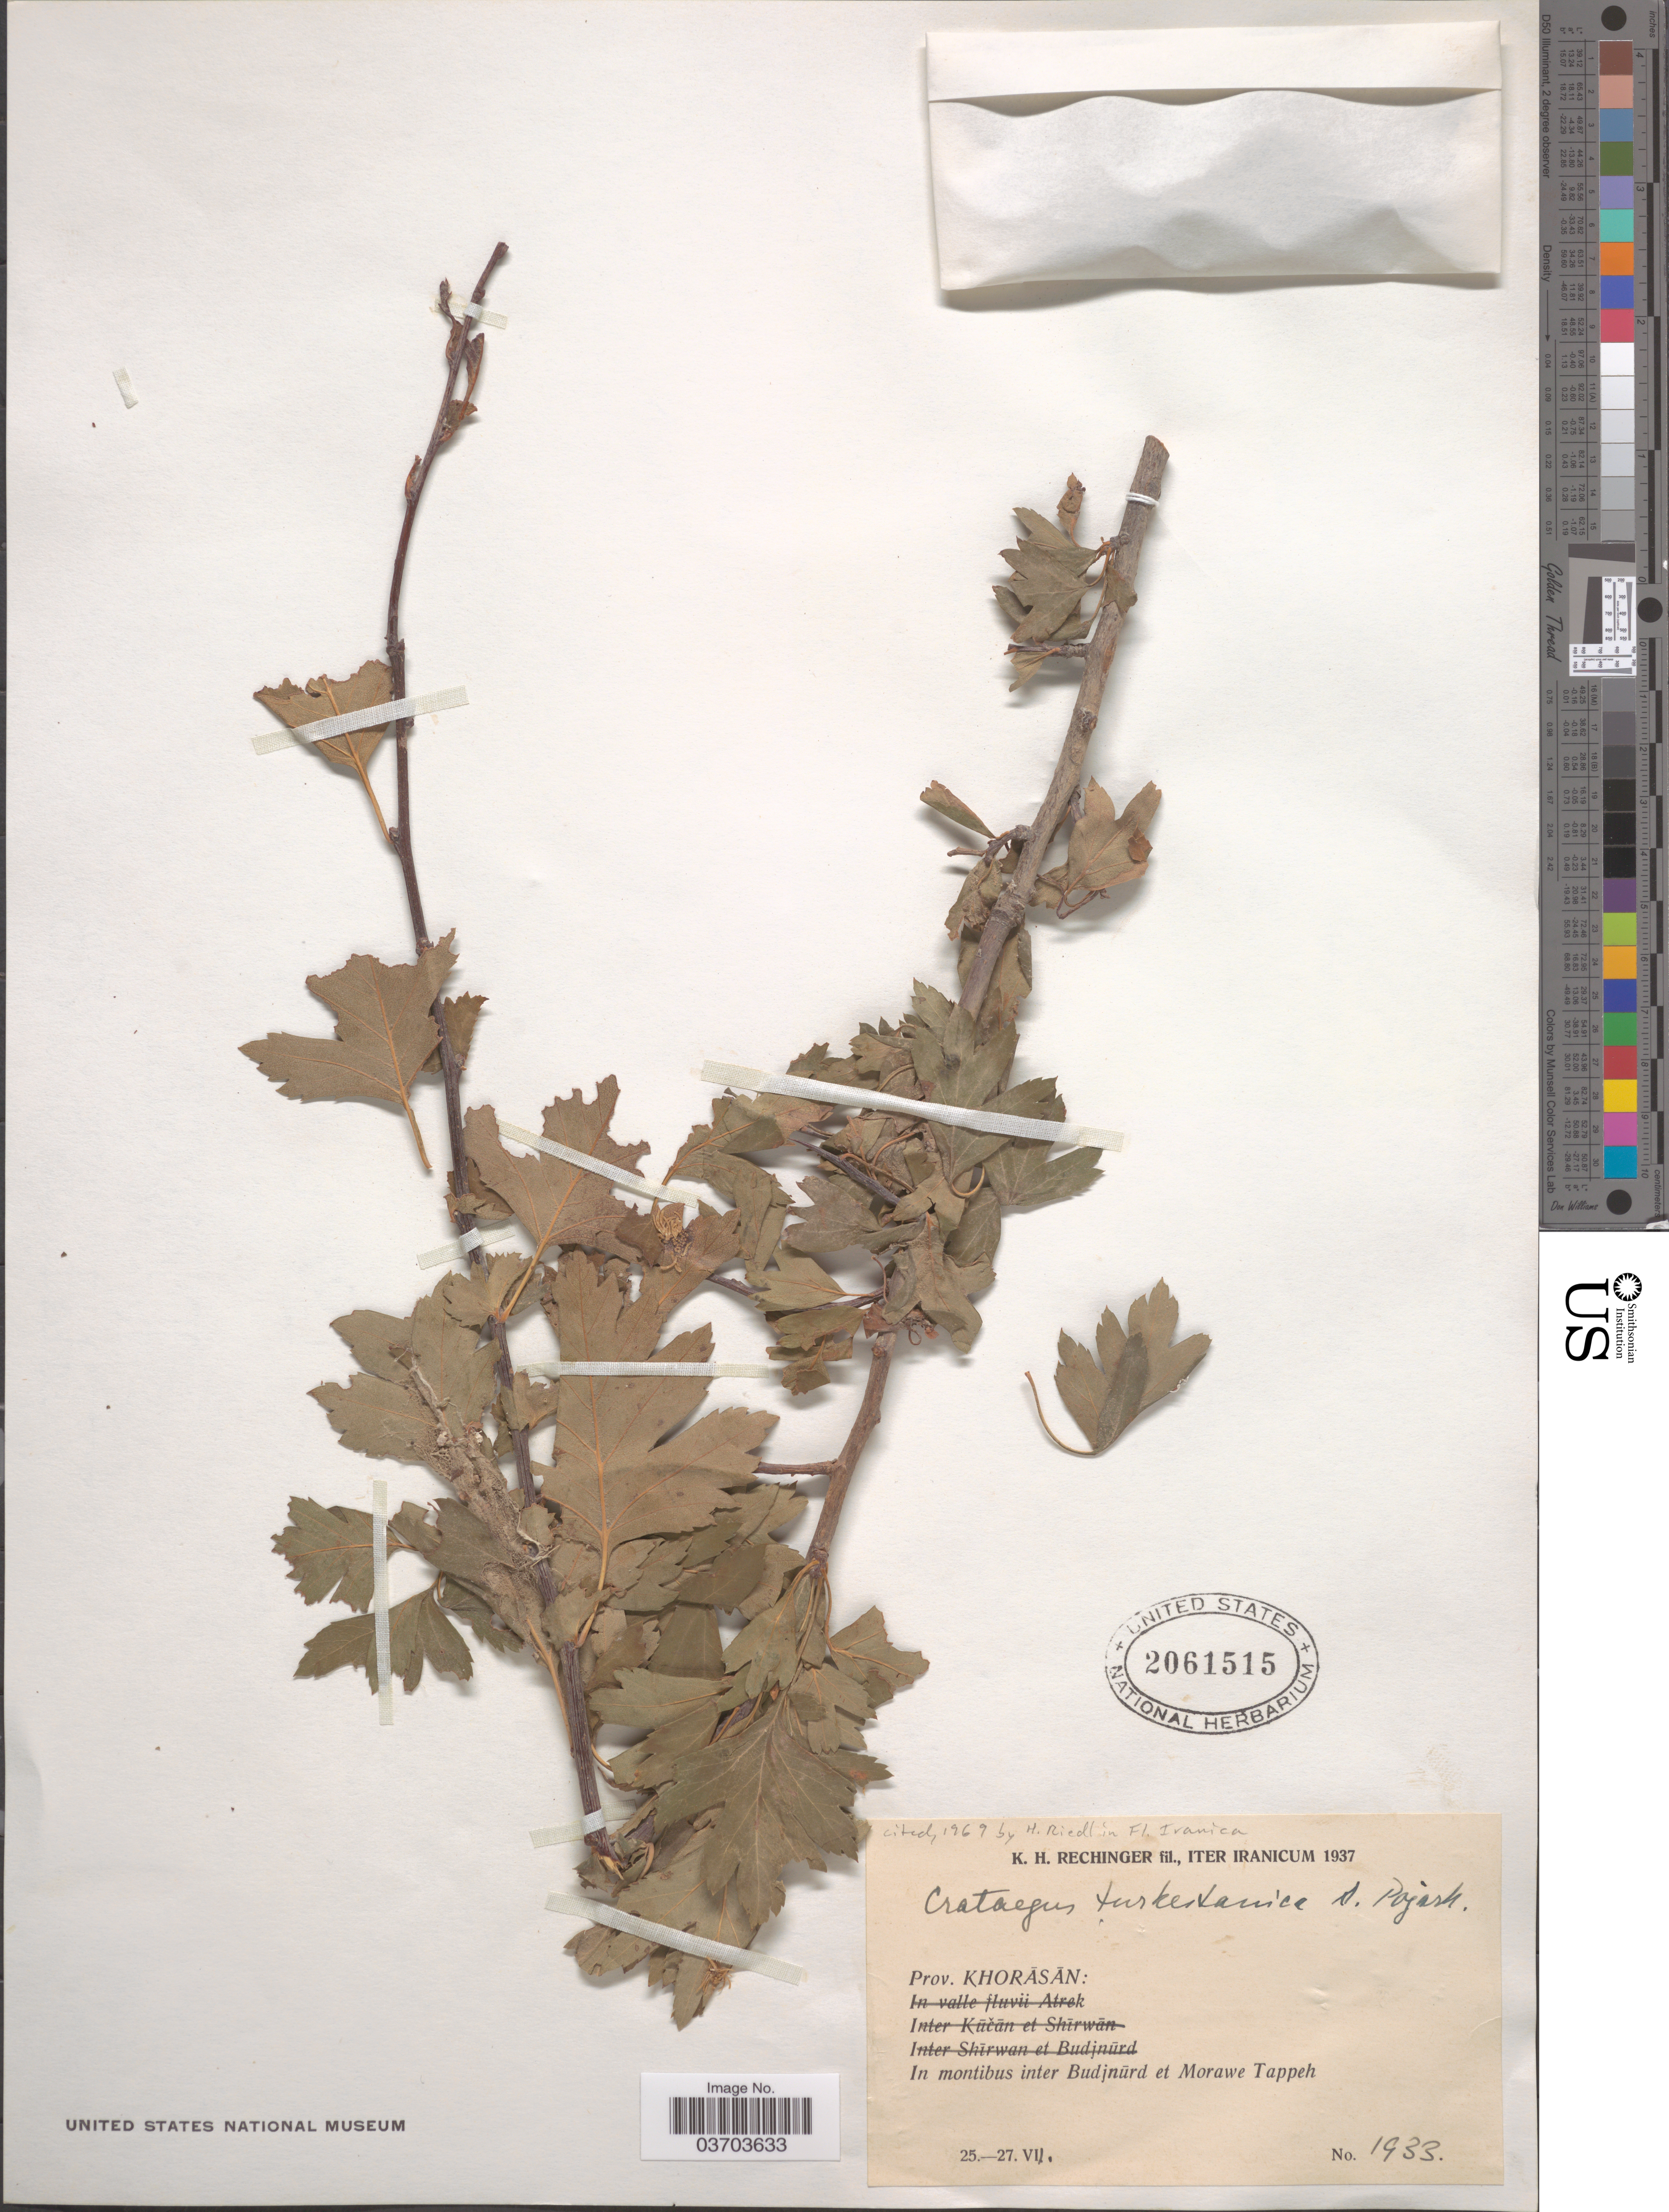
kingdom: Plantae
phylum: Tracheophyta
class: Magnoliopsida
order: Rosales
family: Rosaceae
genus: Crataegus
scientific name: Crataegus pseudoheterophylla subsp. turkestanica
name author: (Pojark.) K. I. Chr.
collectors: K. H. Rechinger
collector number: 1933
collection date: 1937-07-25/1937-07-27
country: Iran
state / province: Khorasan [obsolete]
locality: Iter Iranicum. Prov. Khorāsān: In montibus inter Budjnūrd et Morawe Tappeh.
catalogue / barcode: US 2061515